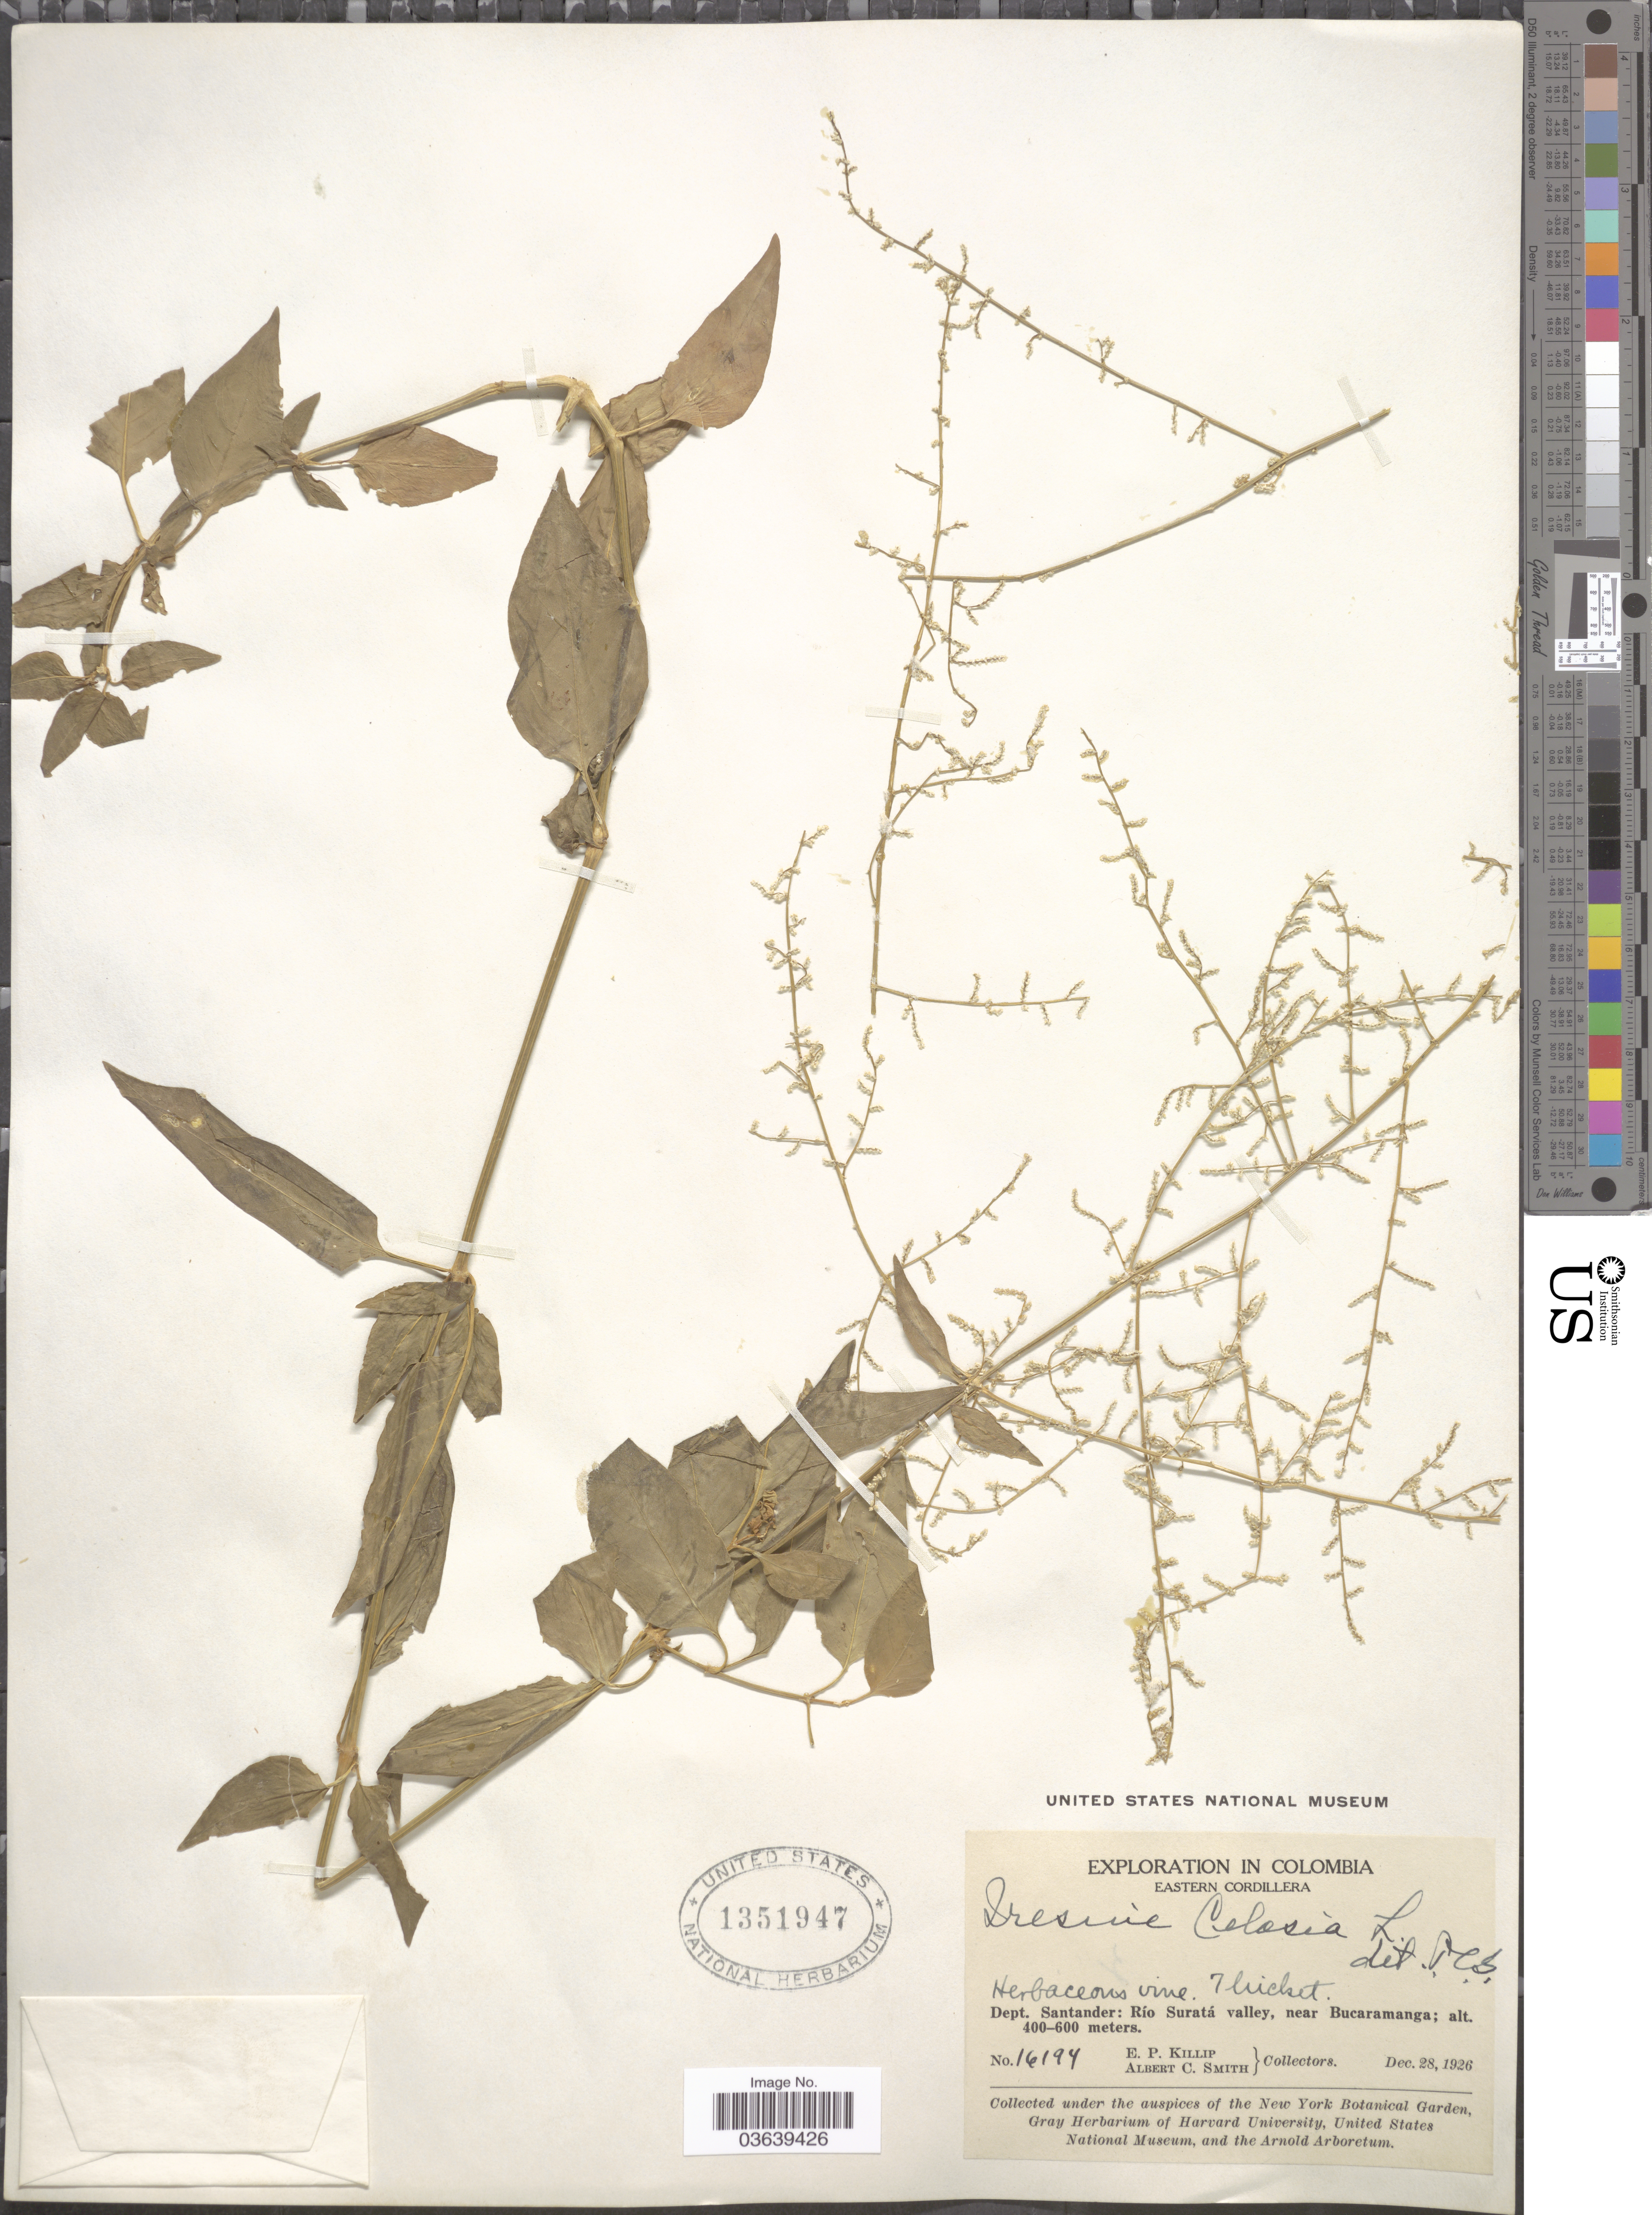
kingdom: Plantae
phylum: Tracheophyta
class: Magnoliopsida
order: Caryophyllales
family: Amaranthaceae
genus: Iresine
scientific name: Iresine celosia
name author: L.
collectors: E. P. Killip & A. C. Smith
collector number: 16194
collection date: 1926-12-28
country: Colombia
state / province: Santander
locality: Eastern Cordillera. Dept. Santander: Río Suratá valley, near Bucaramanga.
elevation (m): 400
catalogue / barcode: US 1351947